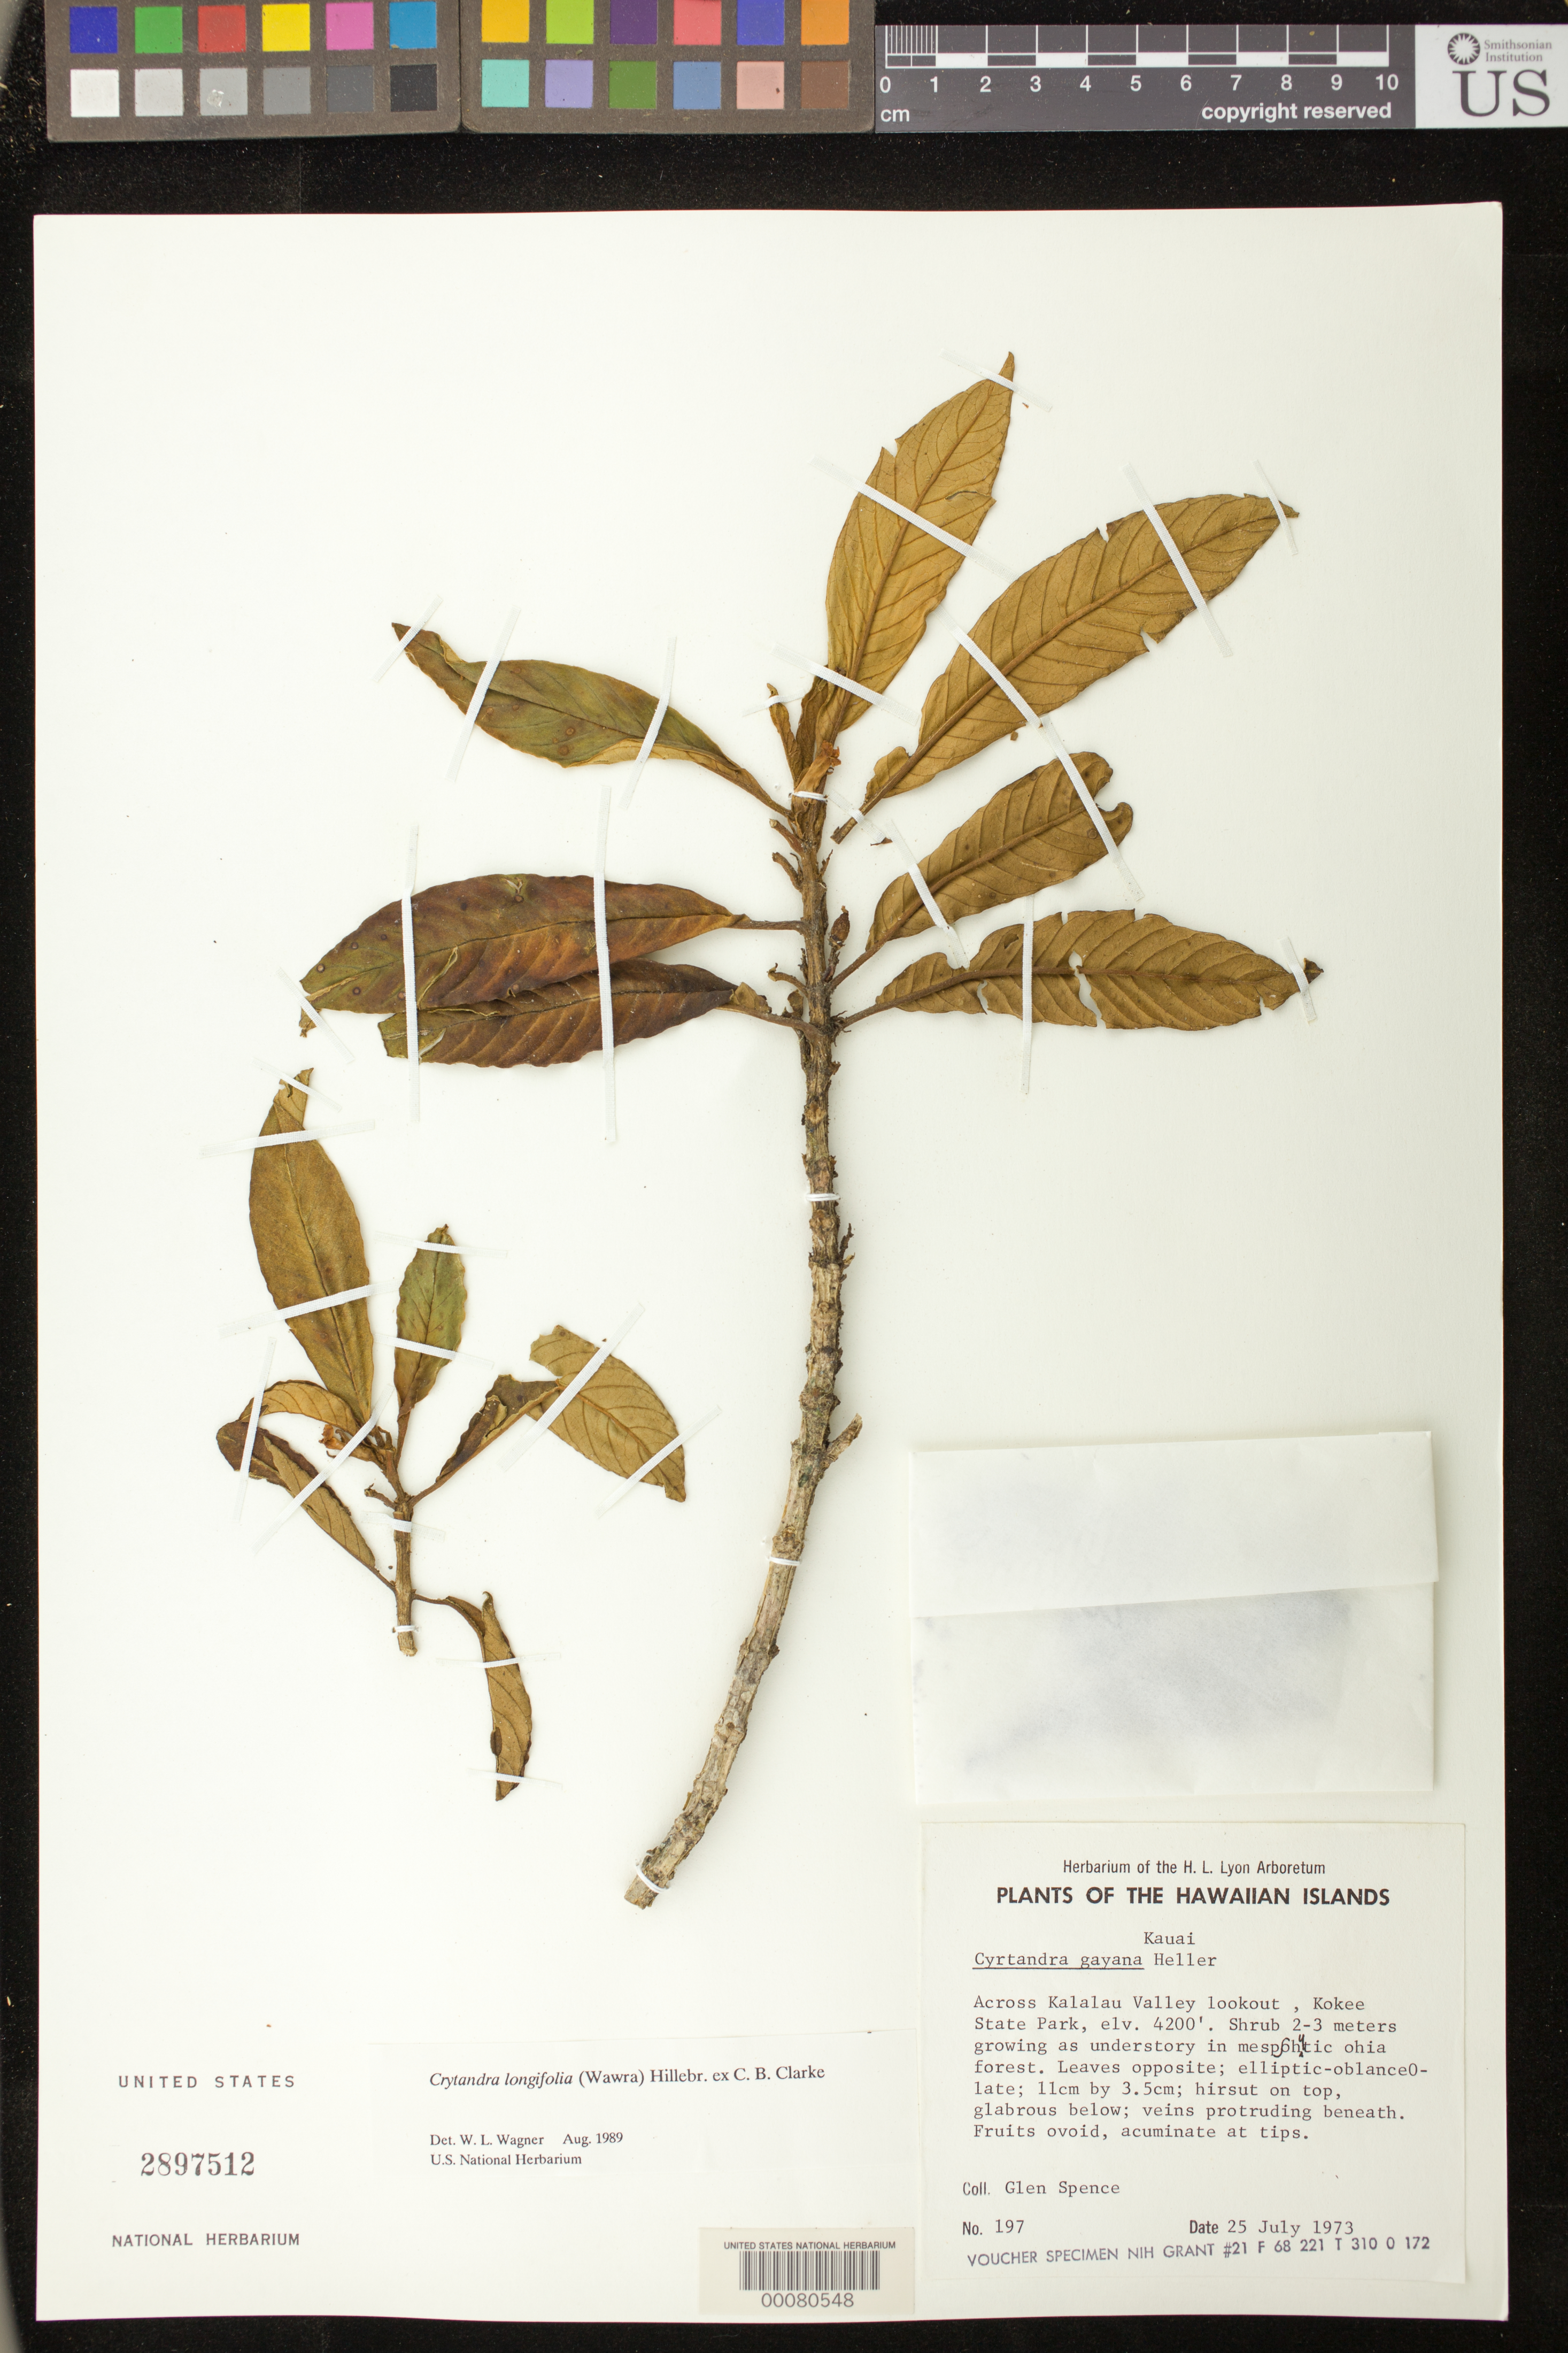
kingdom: Plantae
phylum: Tracheophyta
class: Magnoliopsida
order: Lamiales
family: Gesneriaceae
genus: Cyrtandra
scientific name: Cyrtandra longifolia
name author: (Wawra) Hillebr. ex C.B. Clarke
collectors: G. Spence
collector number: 197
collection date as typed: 25 Jul 1973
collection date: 1973-07-25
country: United States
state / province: Hawaii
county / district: Kauai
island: Kaua'i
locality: Across Kalalau valley lookout, Kokee state park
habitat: Growing as understory in mesophytic ohia forest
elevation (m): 1280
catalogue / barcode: US 2897512